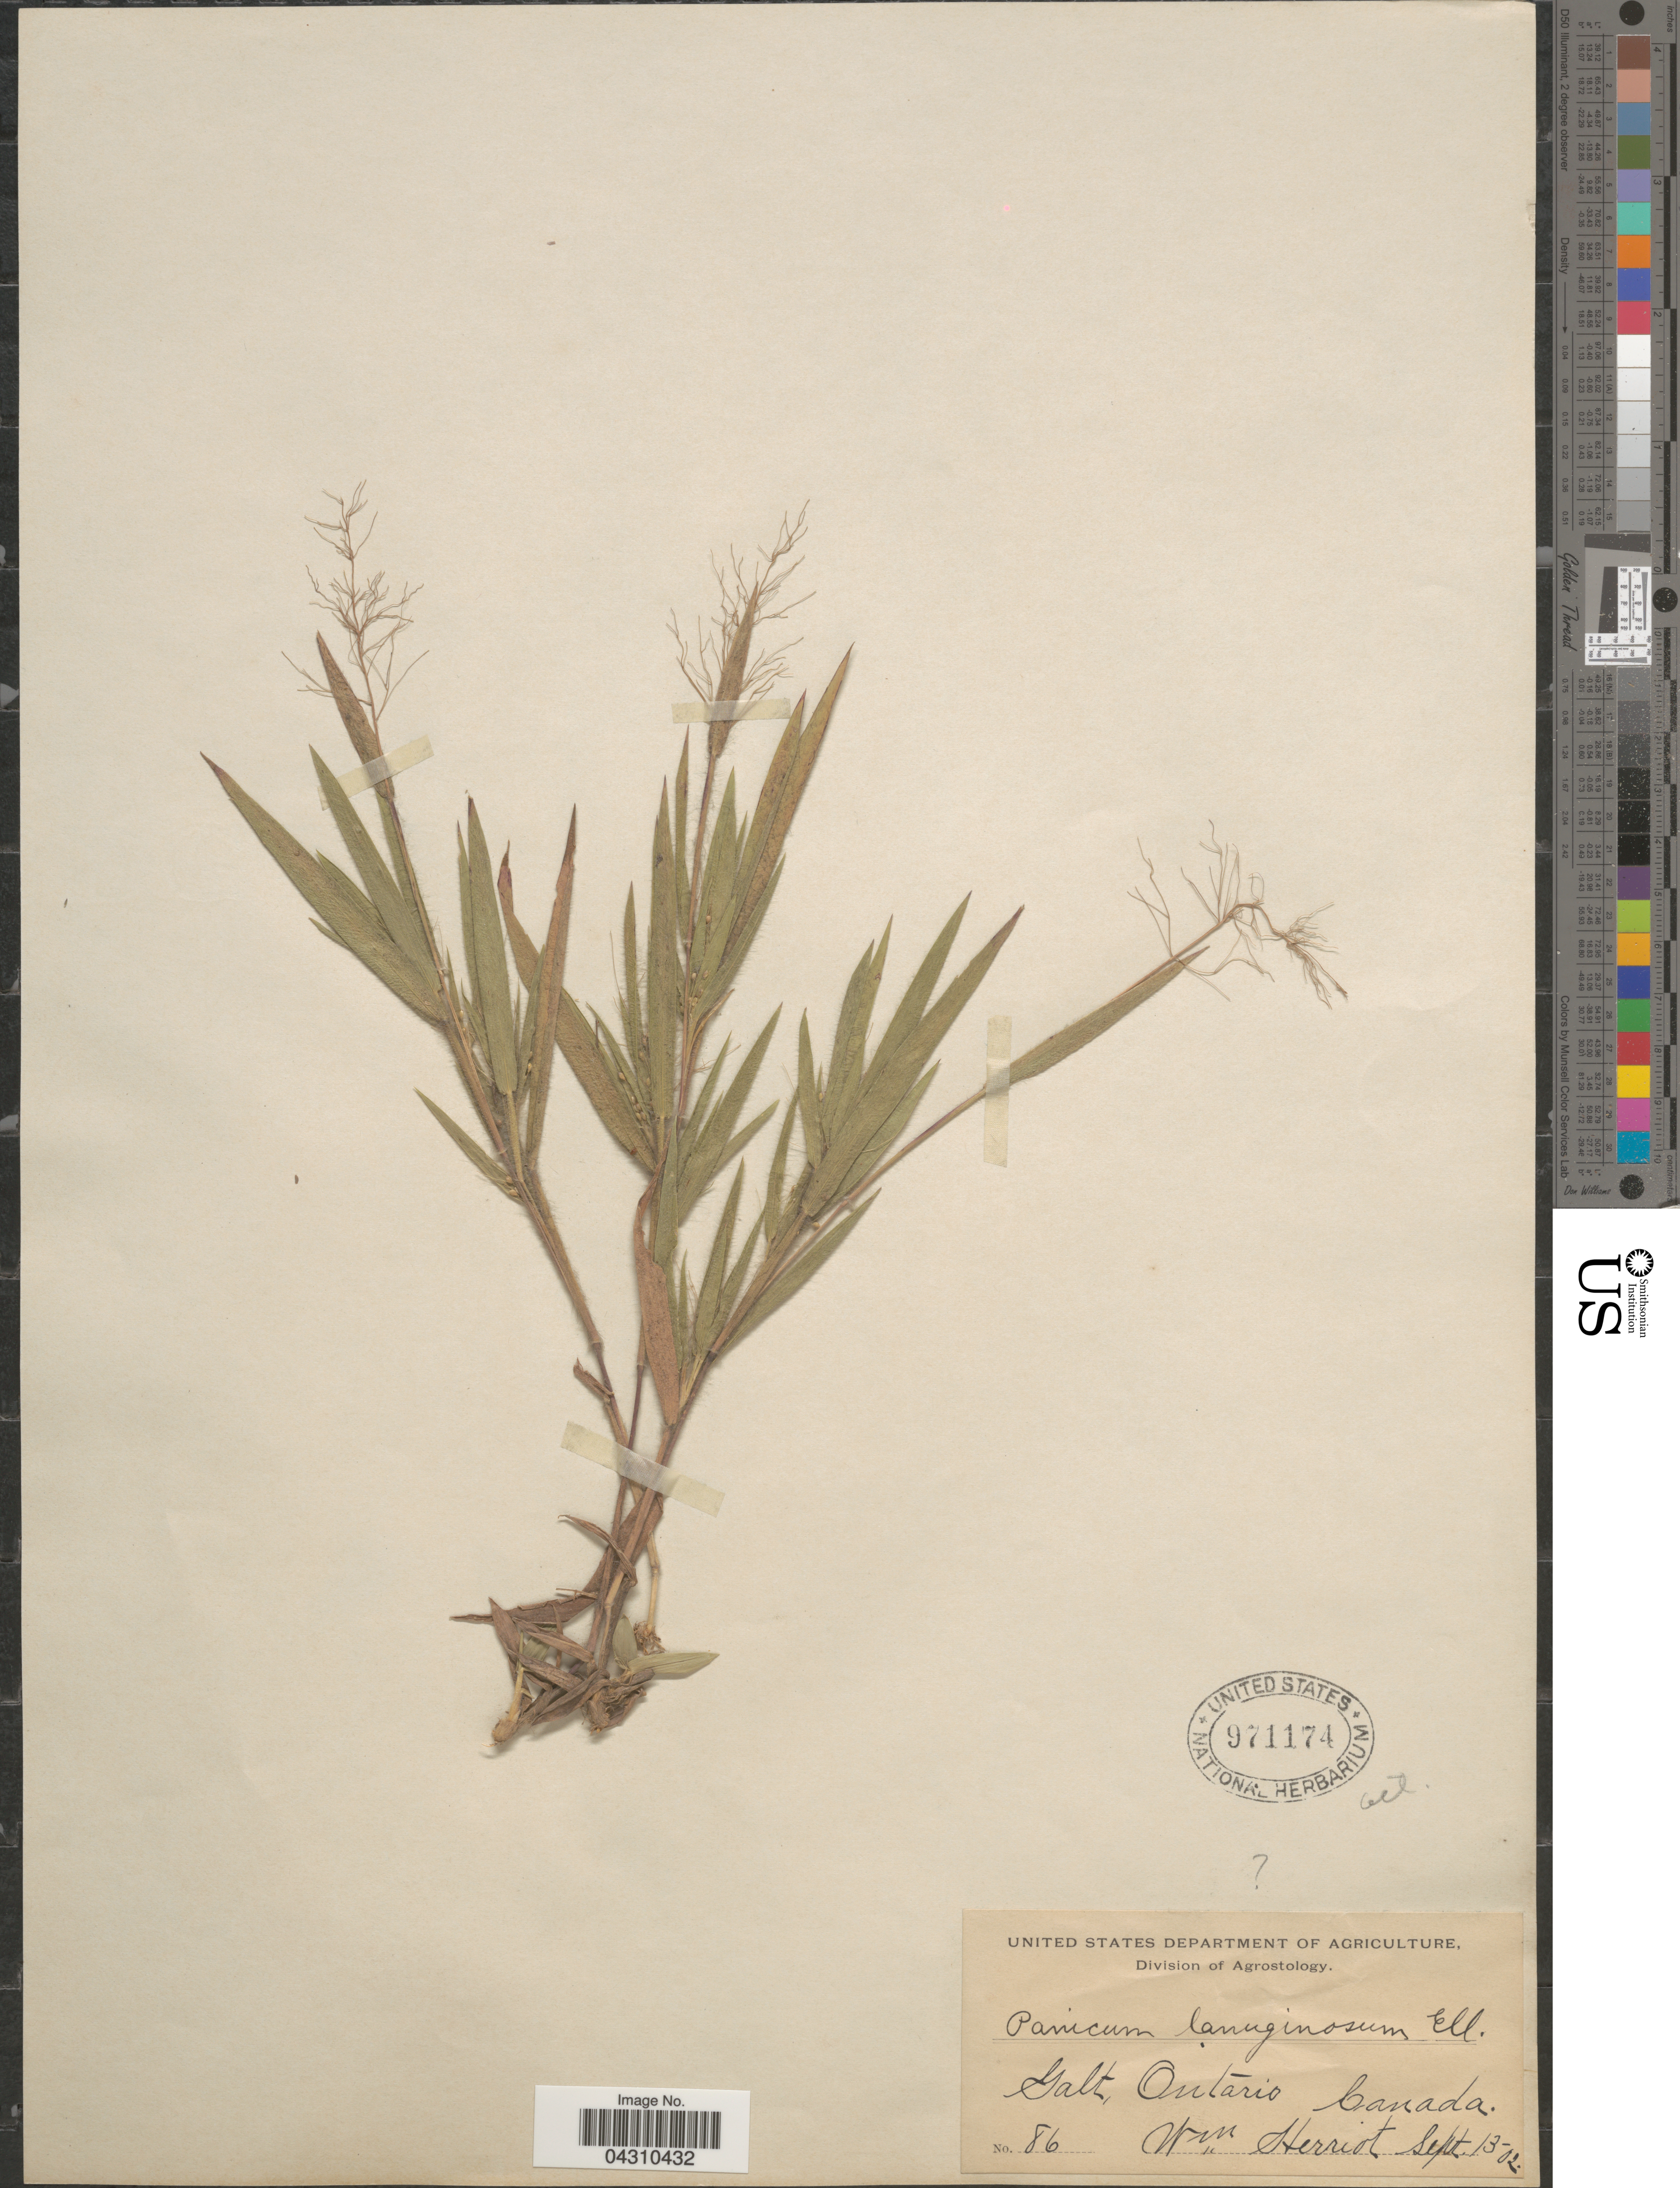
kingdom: Plantae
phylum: Tracheophyta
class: Liliopsida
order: Poales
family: Poaceae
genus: Dichanthelium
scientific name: Dichanthelium acuminatum var. acuminatum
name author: (Sw.) Gould & C.A. Clark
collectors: W. Herriot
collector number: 86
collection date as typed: Transcribed d/m/y: 13/9/2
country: Canada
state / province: Ontario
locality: Galt.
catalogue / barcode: US 971174